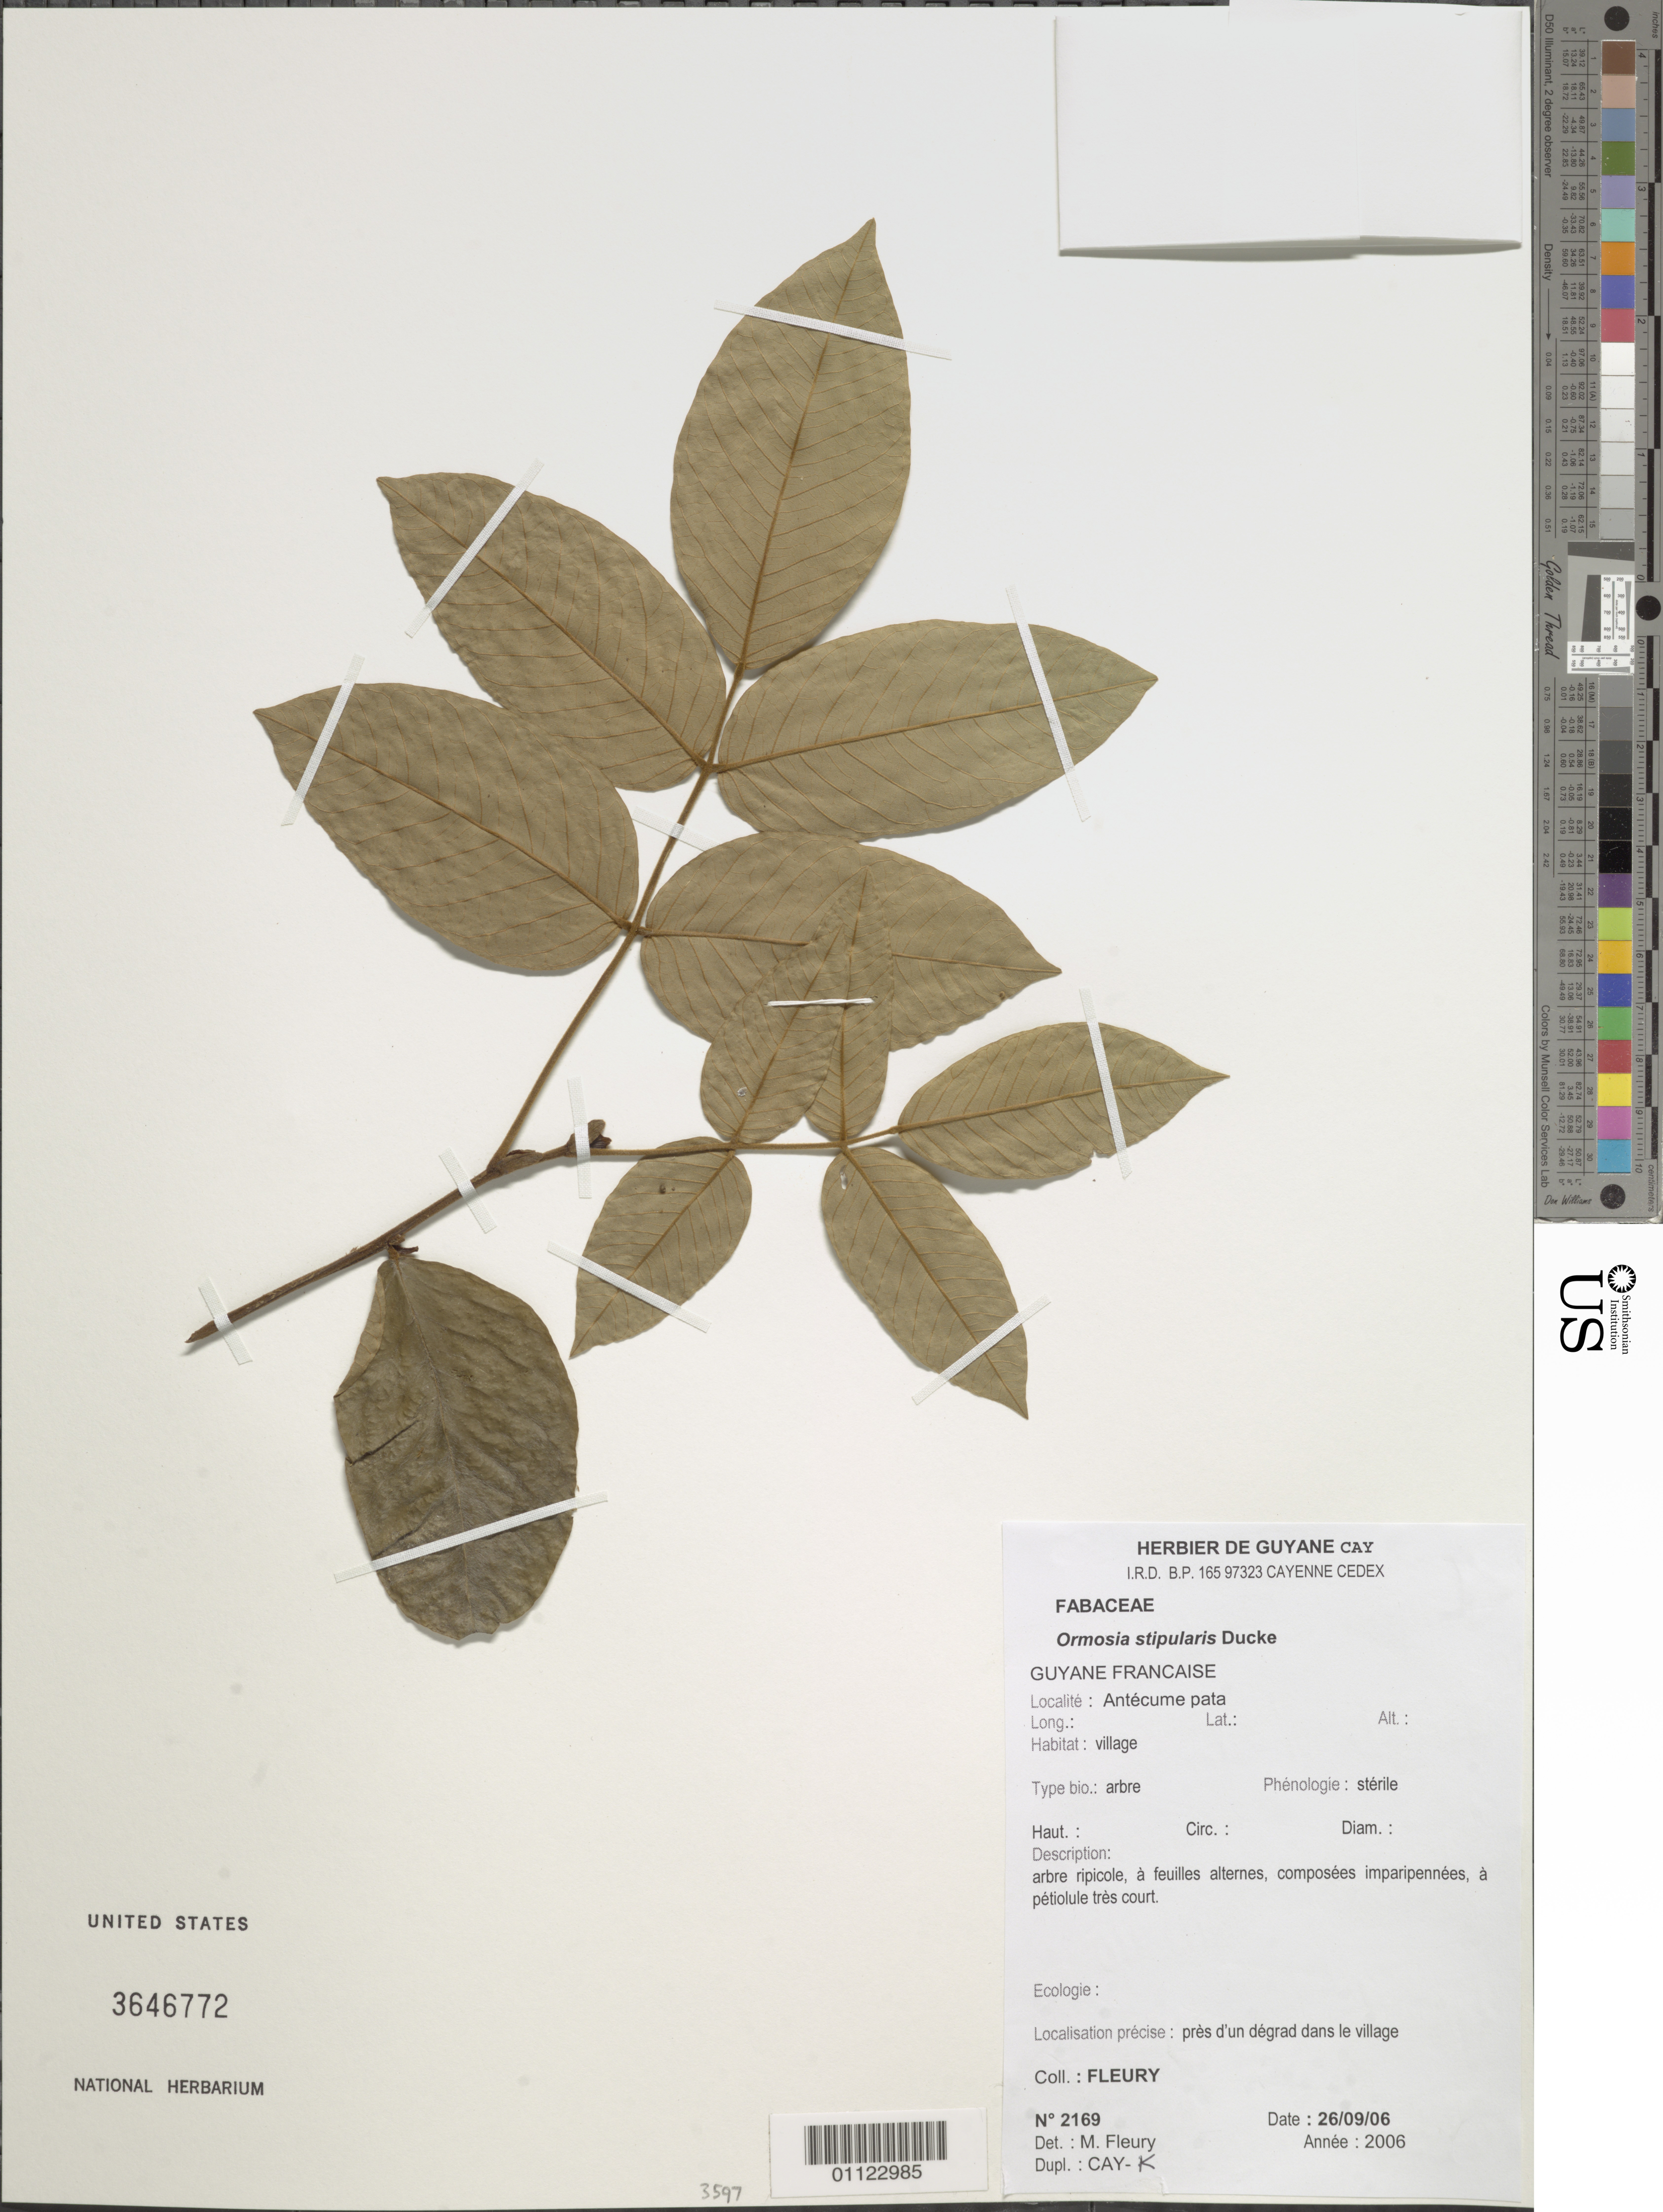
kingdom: Plantae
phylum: Tracheophyta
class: Magnoliopsida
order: Fabales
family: Fabaceae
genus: Ormosia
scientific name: Ormosia stipularis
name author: Ducke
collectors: M. Fleury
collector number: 2169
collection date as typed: Transcribed d/m/y: 26/9/06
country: French Guiana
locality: Guayne Francaise, Antecume pata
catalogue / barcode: US 3646772